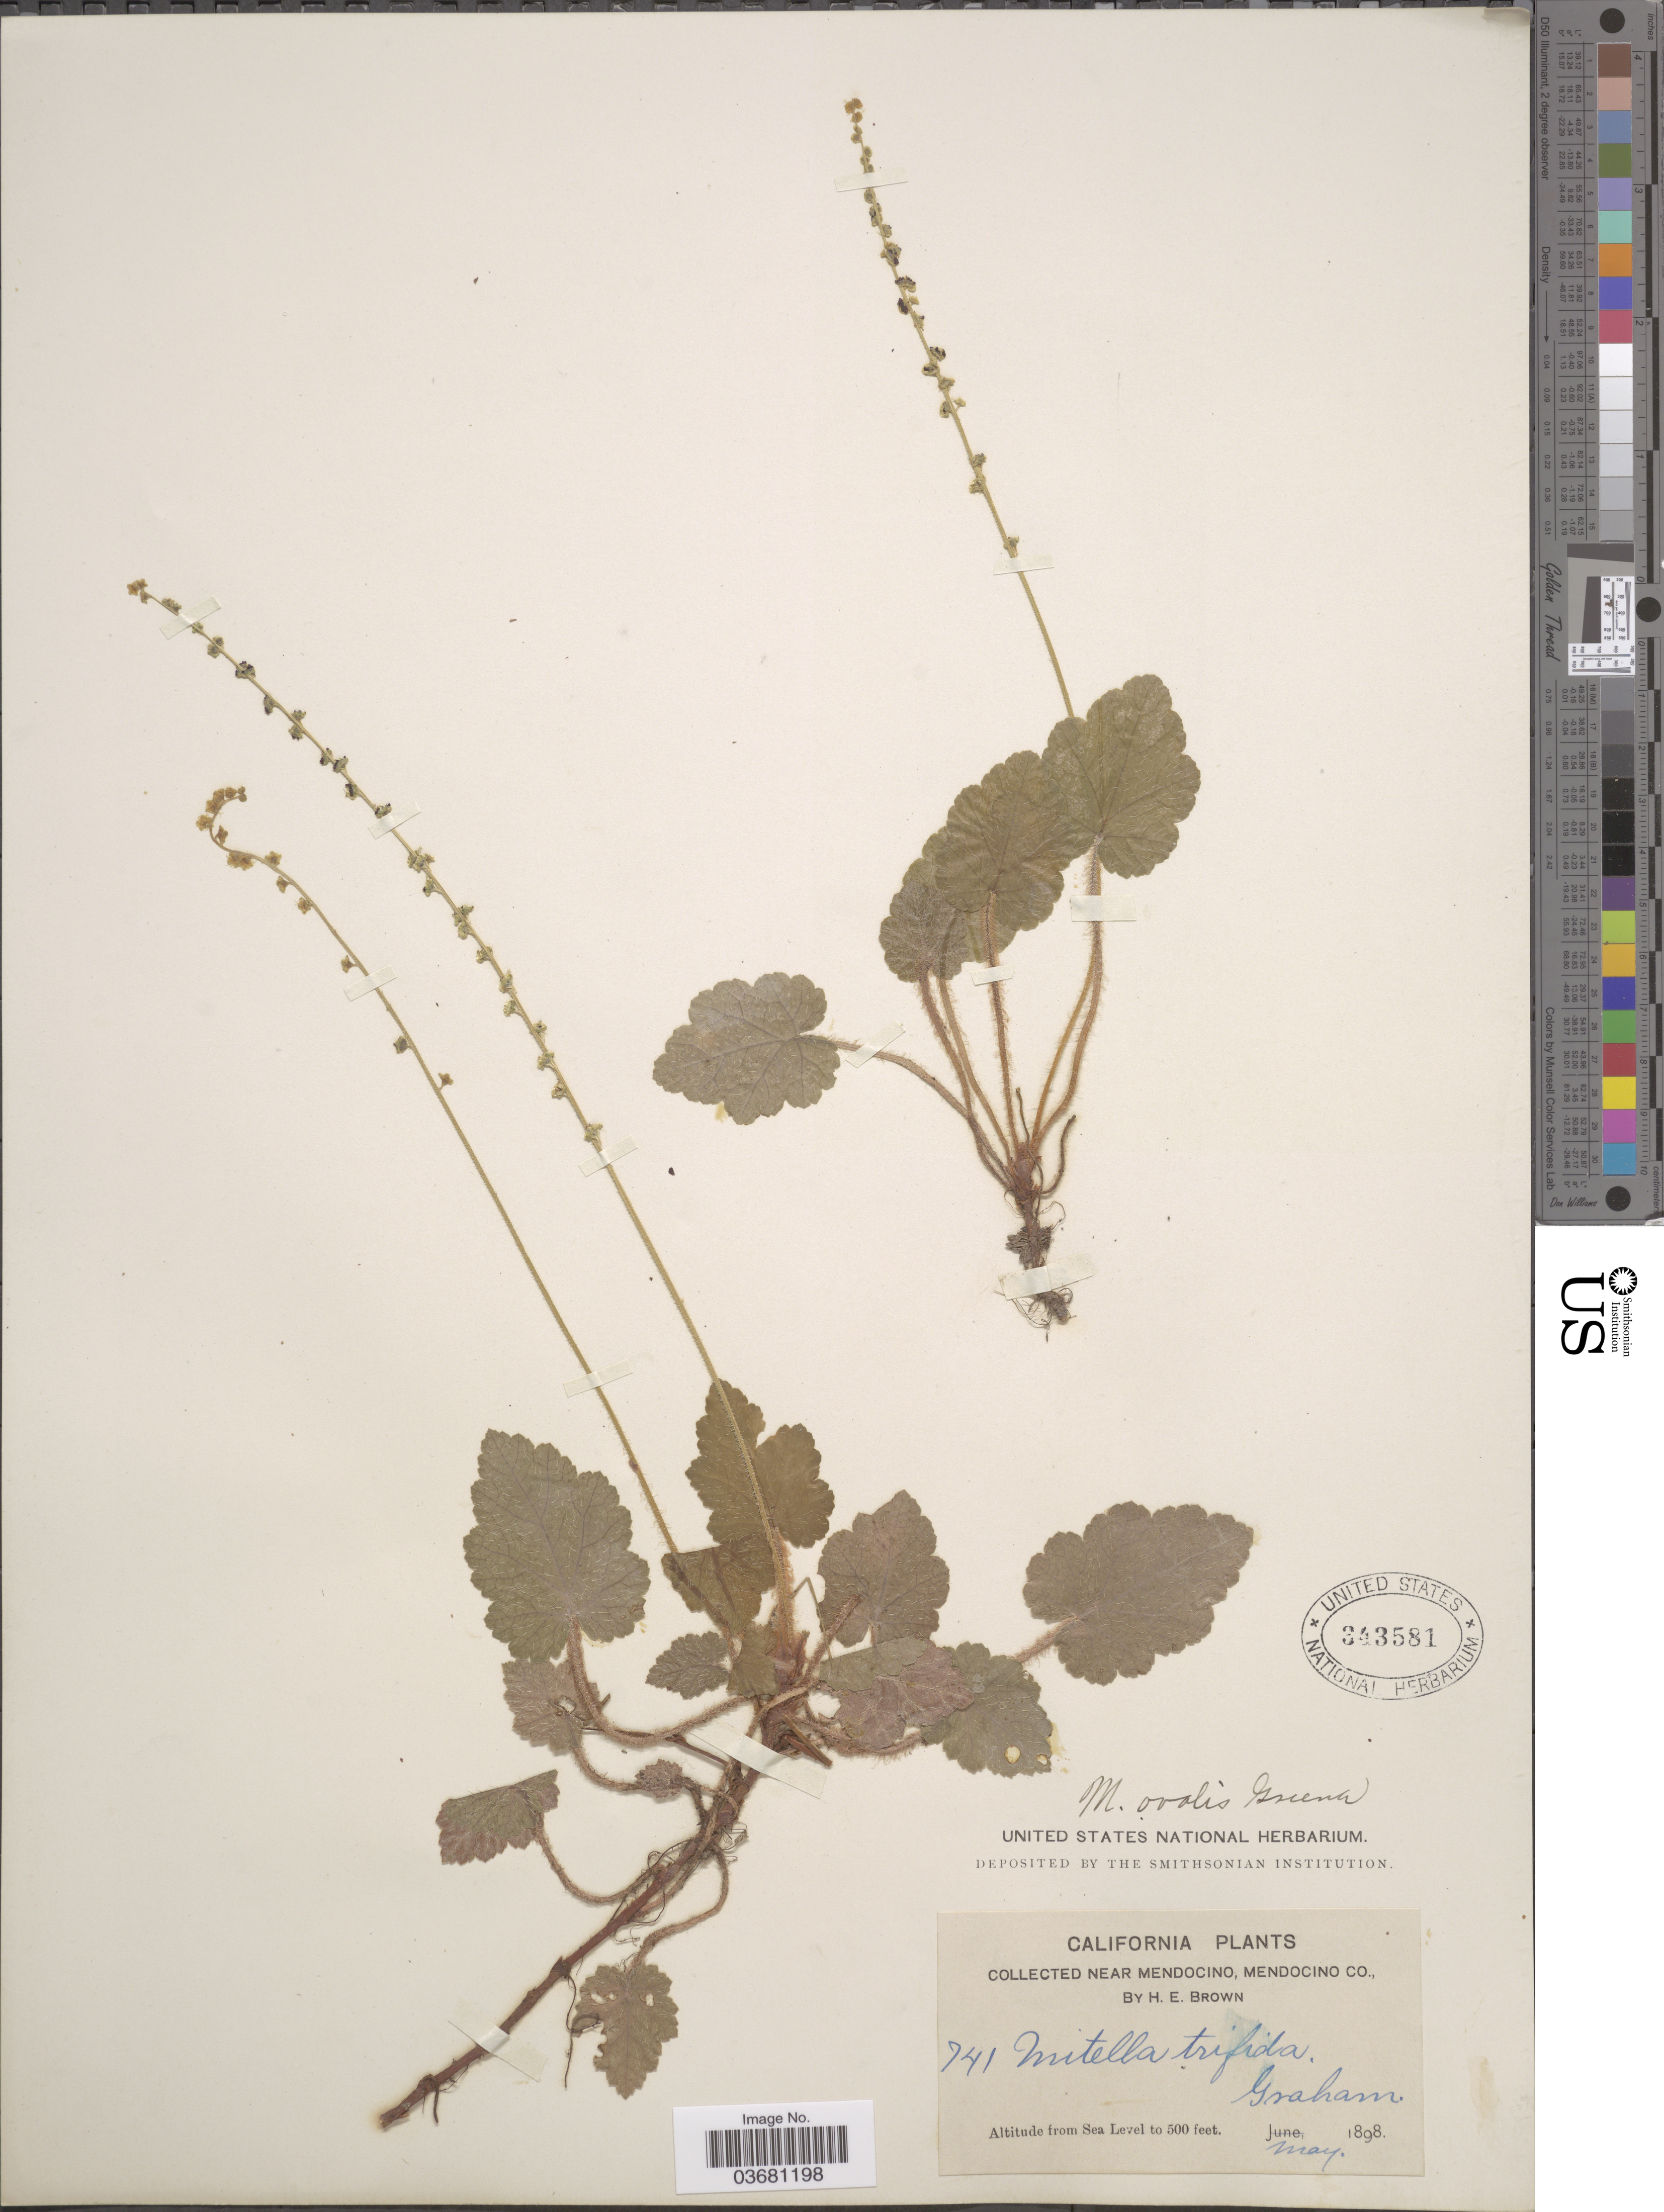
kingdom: Plantae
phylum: Tracheophyta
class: Magnoliopsida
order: Saxifragales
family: Saxifragaceae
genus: Mitella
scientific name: Mitella ovalis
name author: Greene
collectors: H. E. Brown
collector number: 741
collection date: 1898-05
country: United States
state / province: California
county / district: Mendocino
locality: Near Mendocino, Mendocino Co.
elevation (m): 0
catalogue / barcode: US 343581